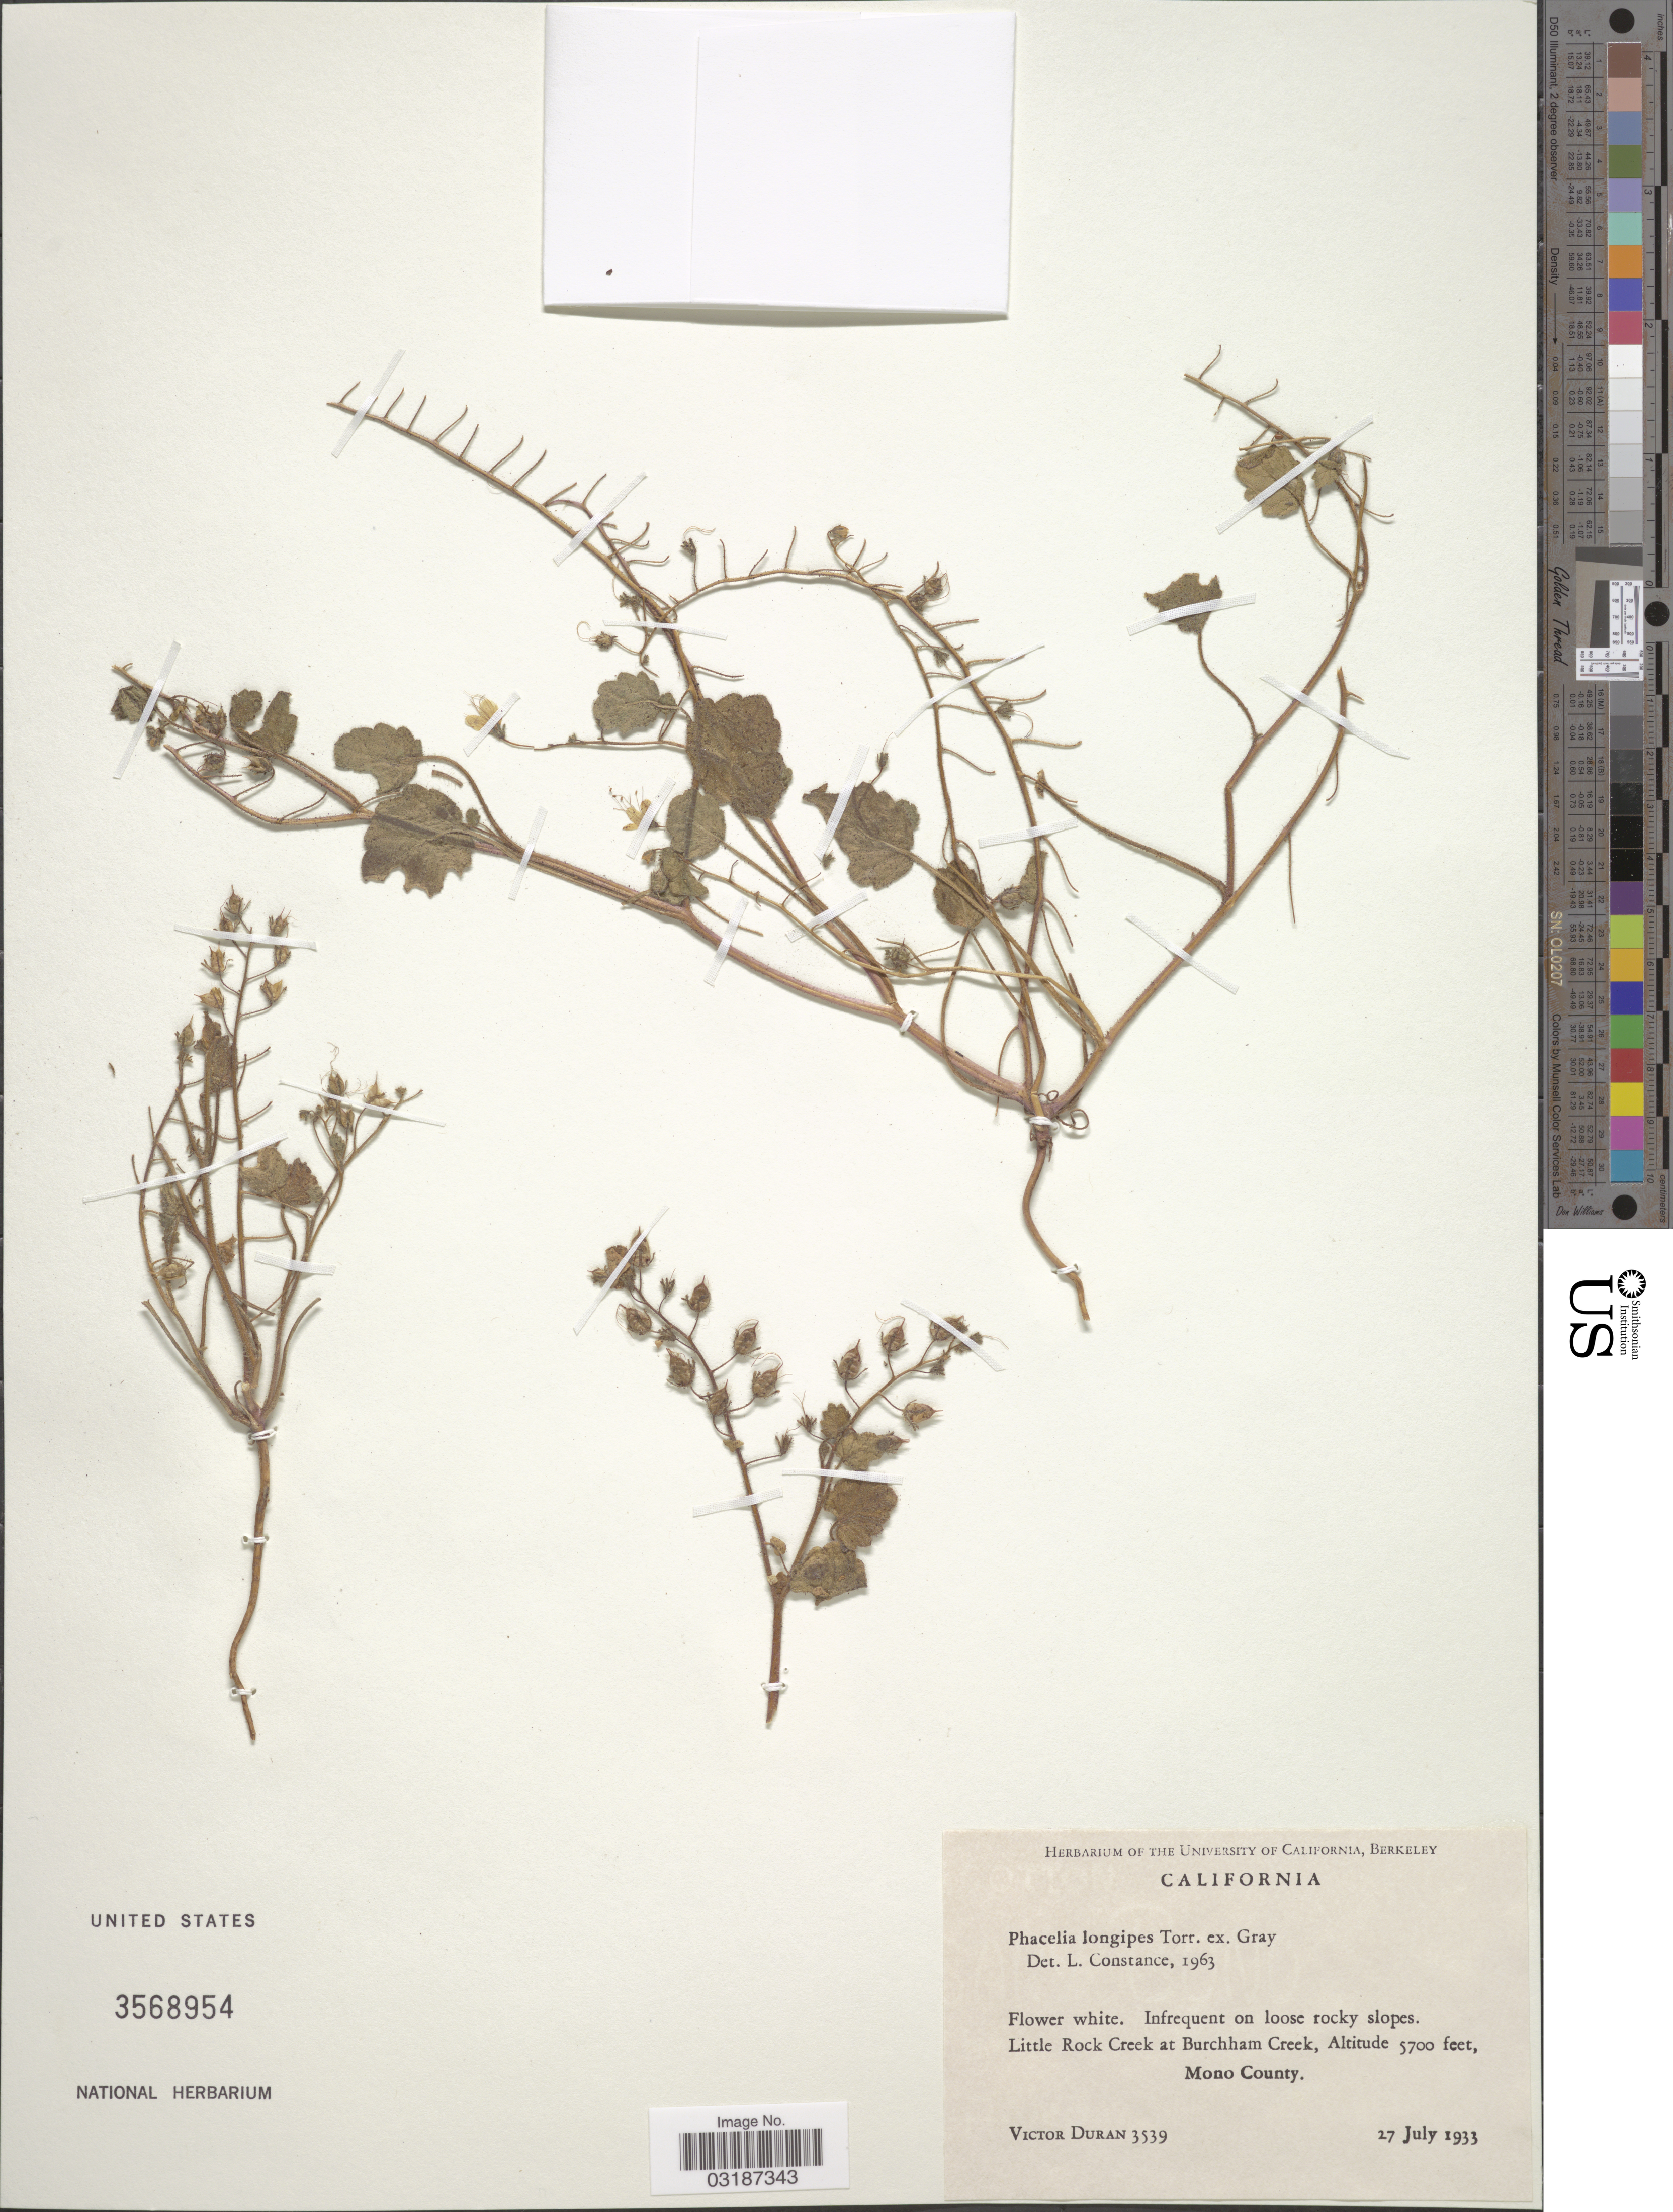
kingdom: Plantae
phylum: Tracheophyta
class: Magnoliopsida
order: Boraginales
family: Hydrophyllaceae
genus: Phacelia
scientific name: Phacelia longipes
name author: Torr. ex A. Gray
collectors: V. Duran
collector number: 3539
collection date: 1933-07-27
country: United States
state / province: California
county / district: Mono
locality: Little Rock Creek at Burchham Creek. Mono County.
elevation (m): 1737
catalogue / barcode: US 3568954